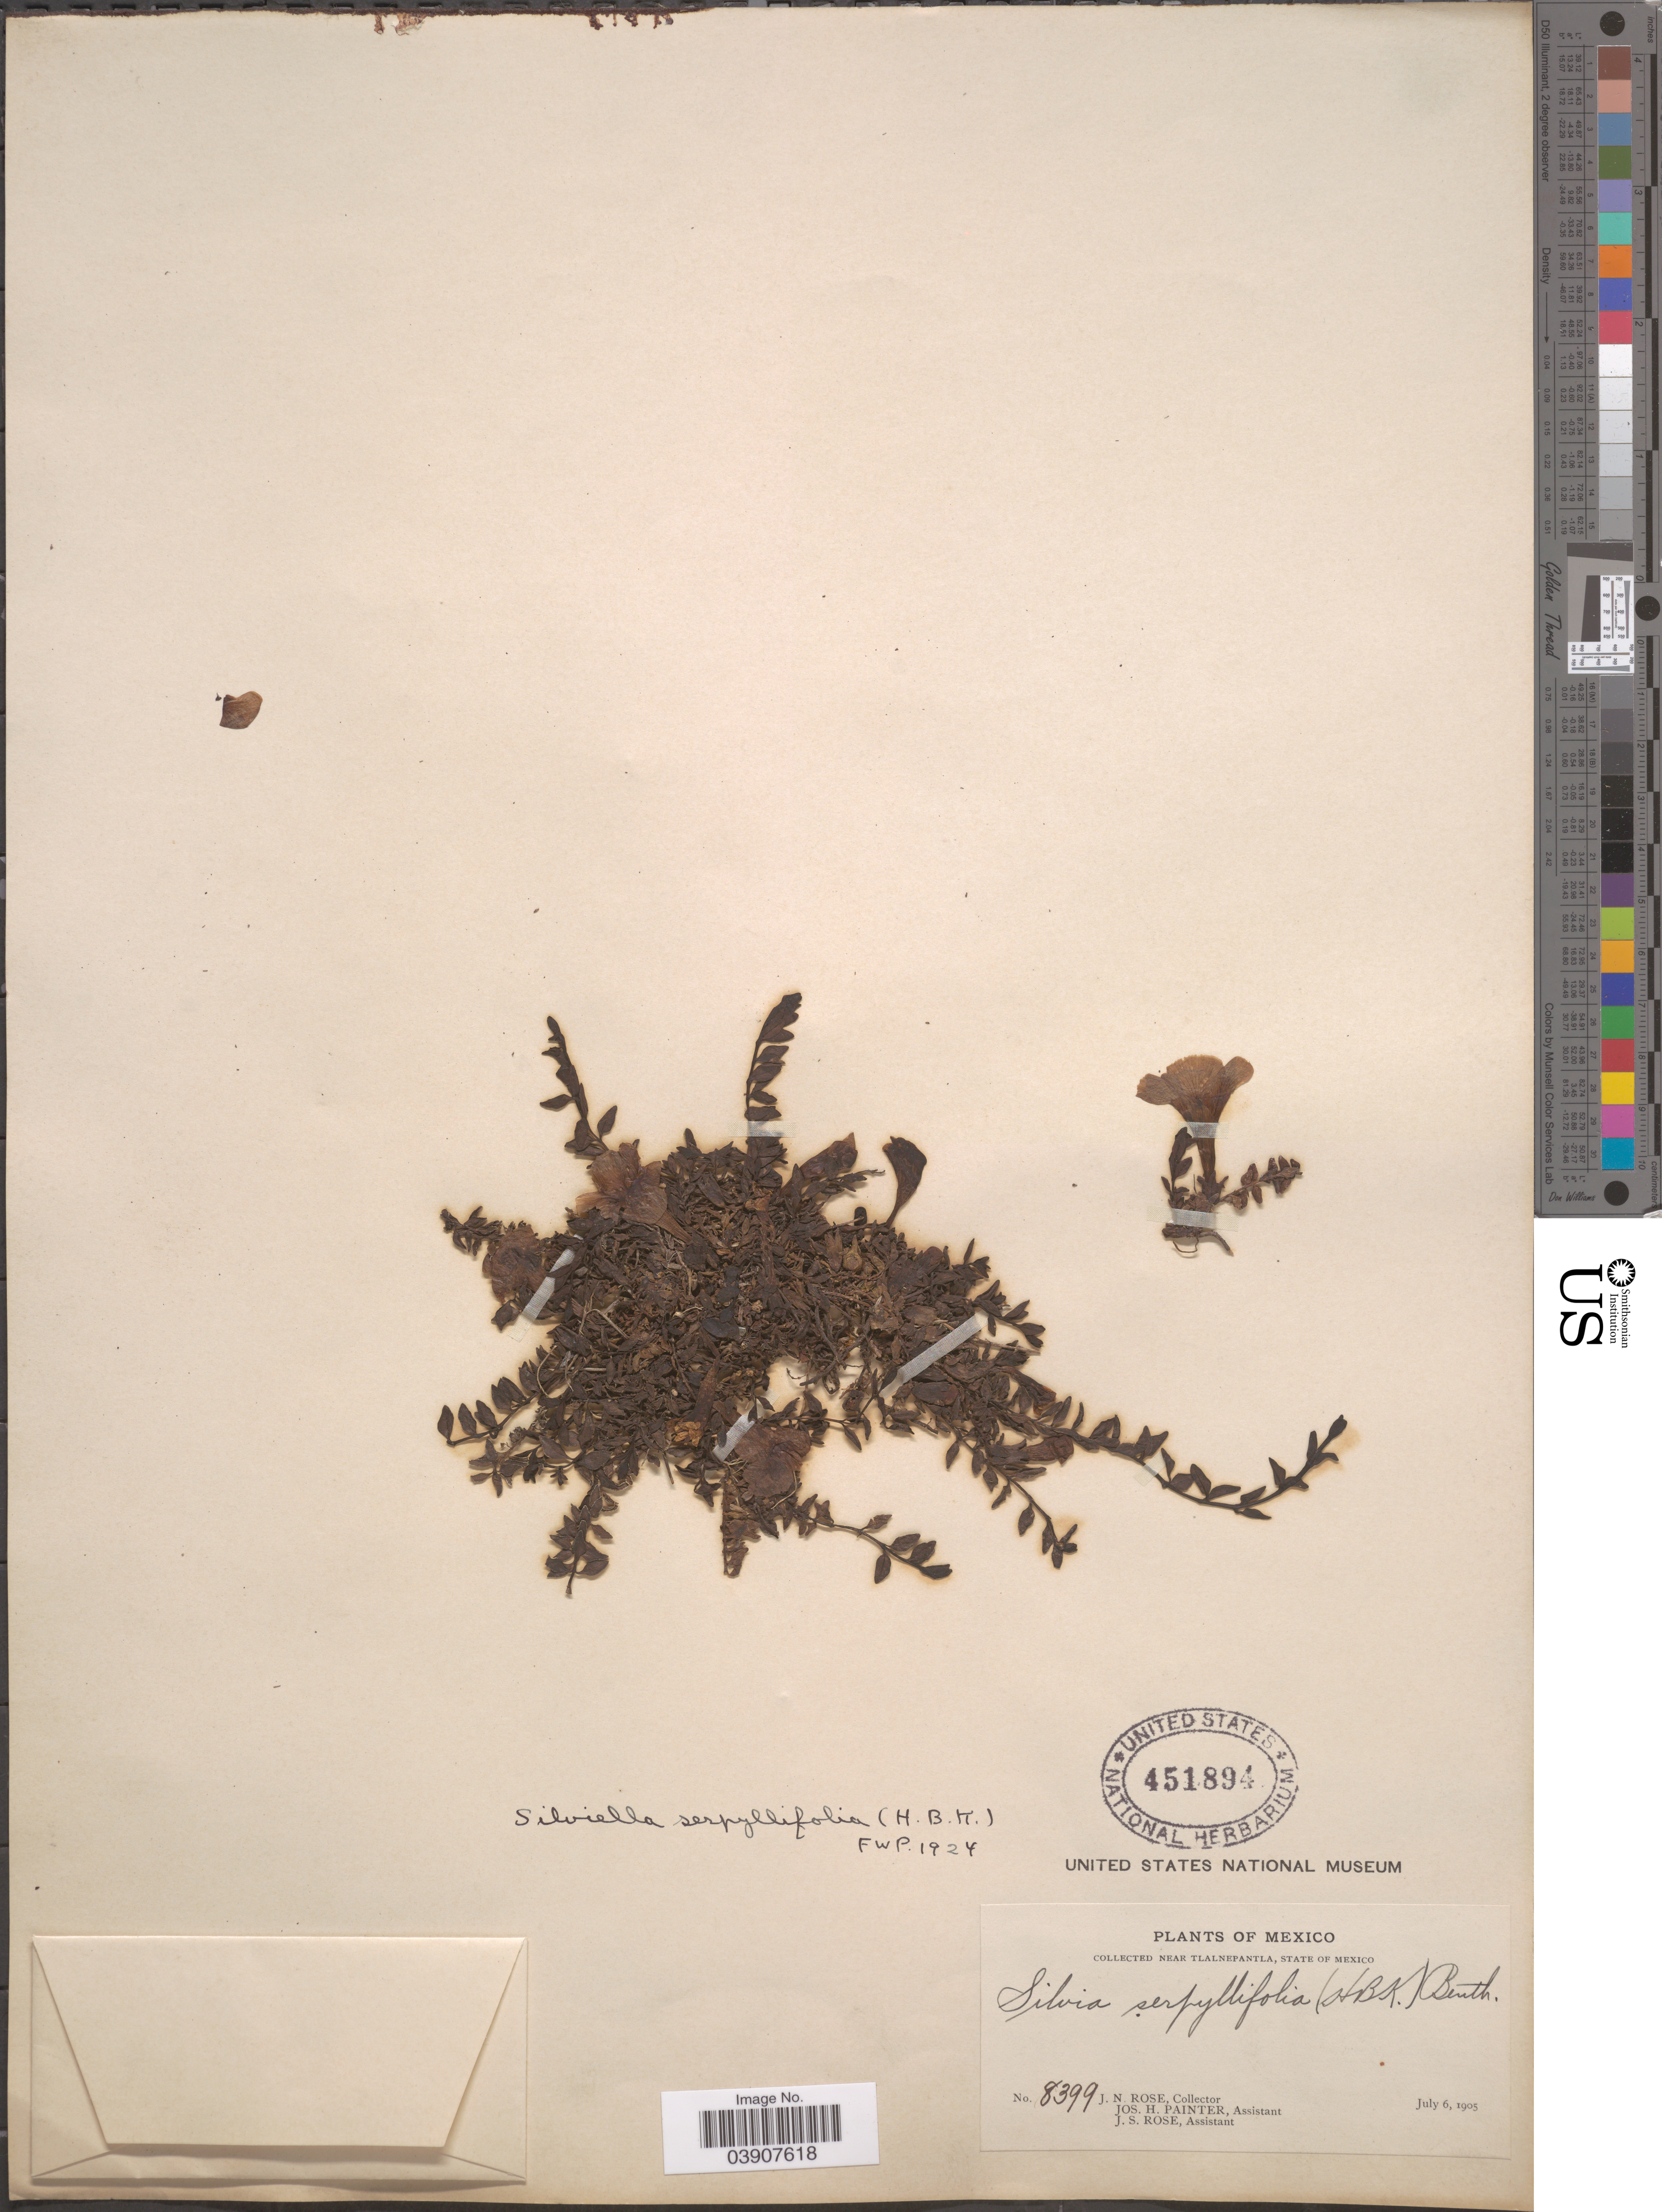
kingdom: Plantae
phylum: Tracheophyta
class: Magnoliopsida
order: Lamiales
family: Orobanchaceae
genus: Silvia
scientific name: Silvia serpyllifolia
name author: (Kunth) Benth.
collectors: J. N. Rose, J. H. Painter & J. S. Rose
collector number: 8399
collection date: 1905-07-06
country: Mexico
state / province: México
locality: Near Tlalnepantla.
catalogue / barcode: US 451894